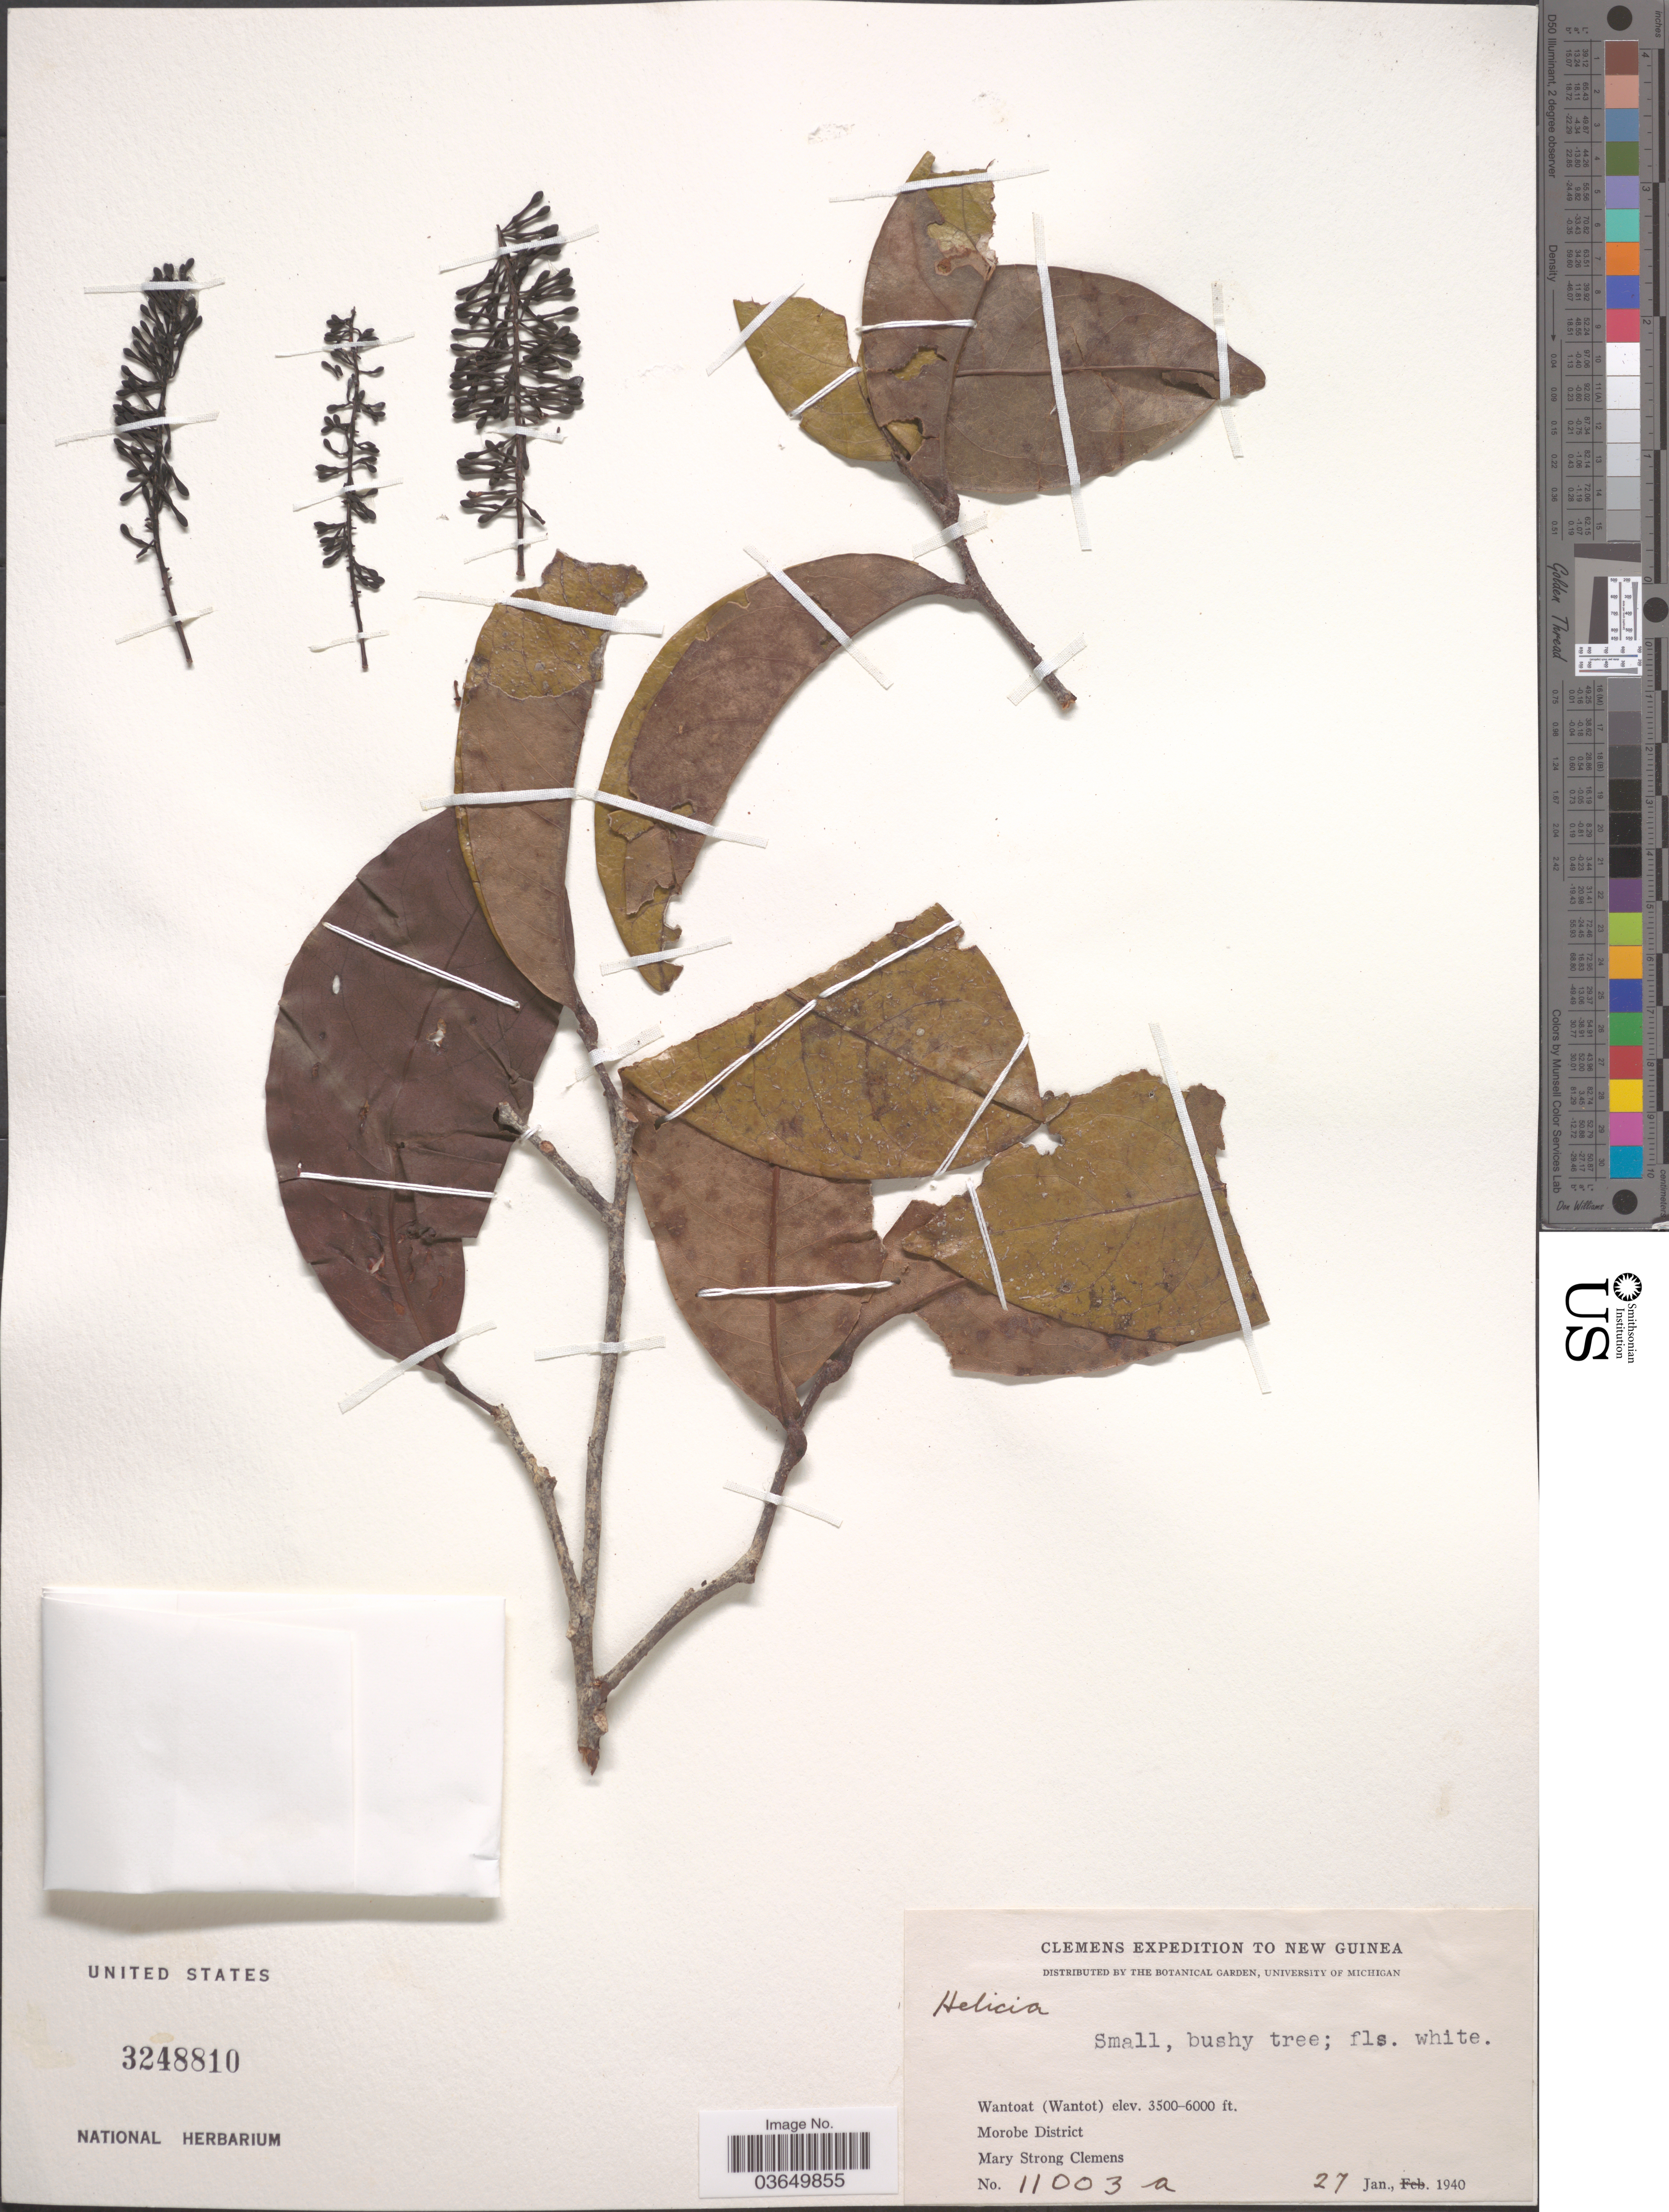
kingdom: Plantae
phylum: Tracheophyta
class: Magnoliopsida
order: Proteales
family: Proteaceae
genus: Helicia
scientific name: Helicia sp.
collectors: M. S. Clemens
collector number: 11003a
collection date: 1940-01-27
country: Papua New Guinea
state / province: Morobe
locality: New Guinea. Wantoat (Wantot). Morobe District.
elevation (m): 1067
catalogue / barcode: US 3248810